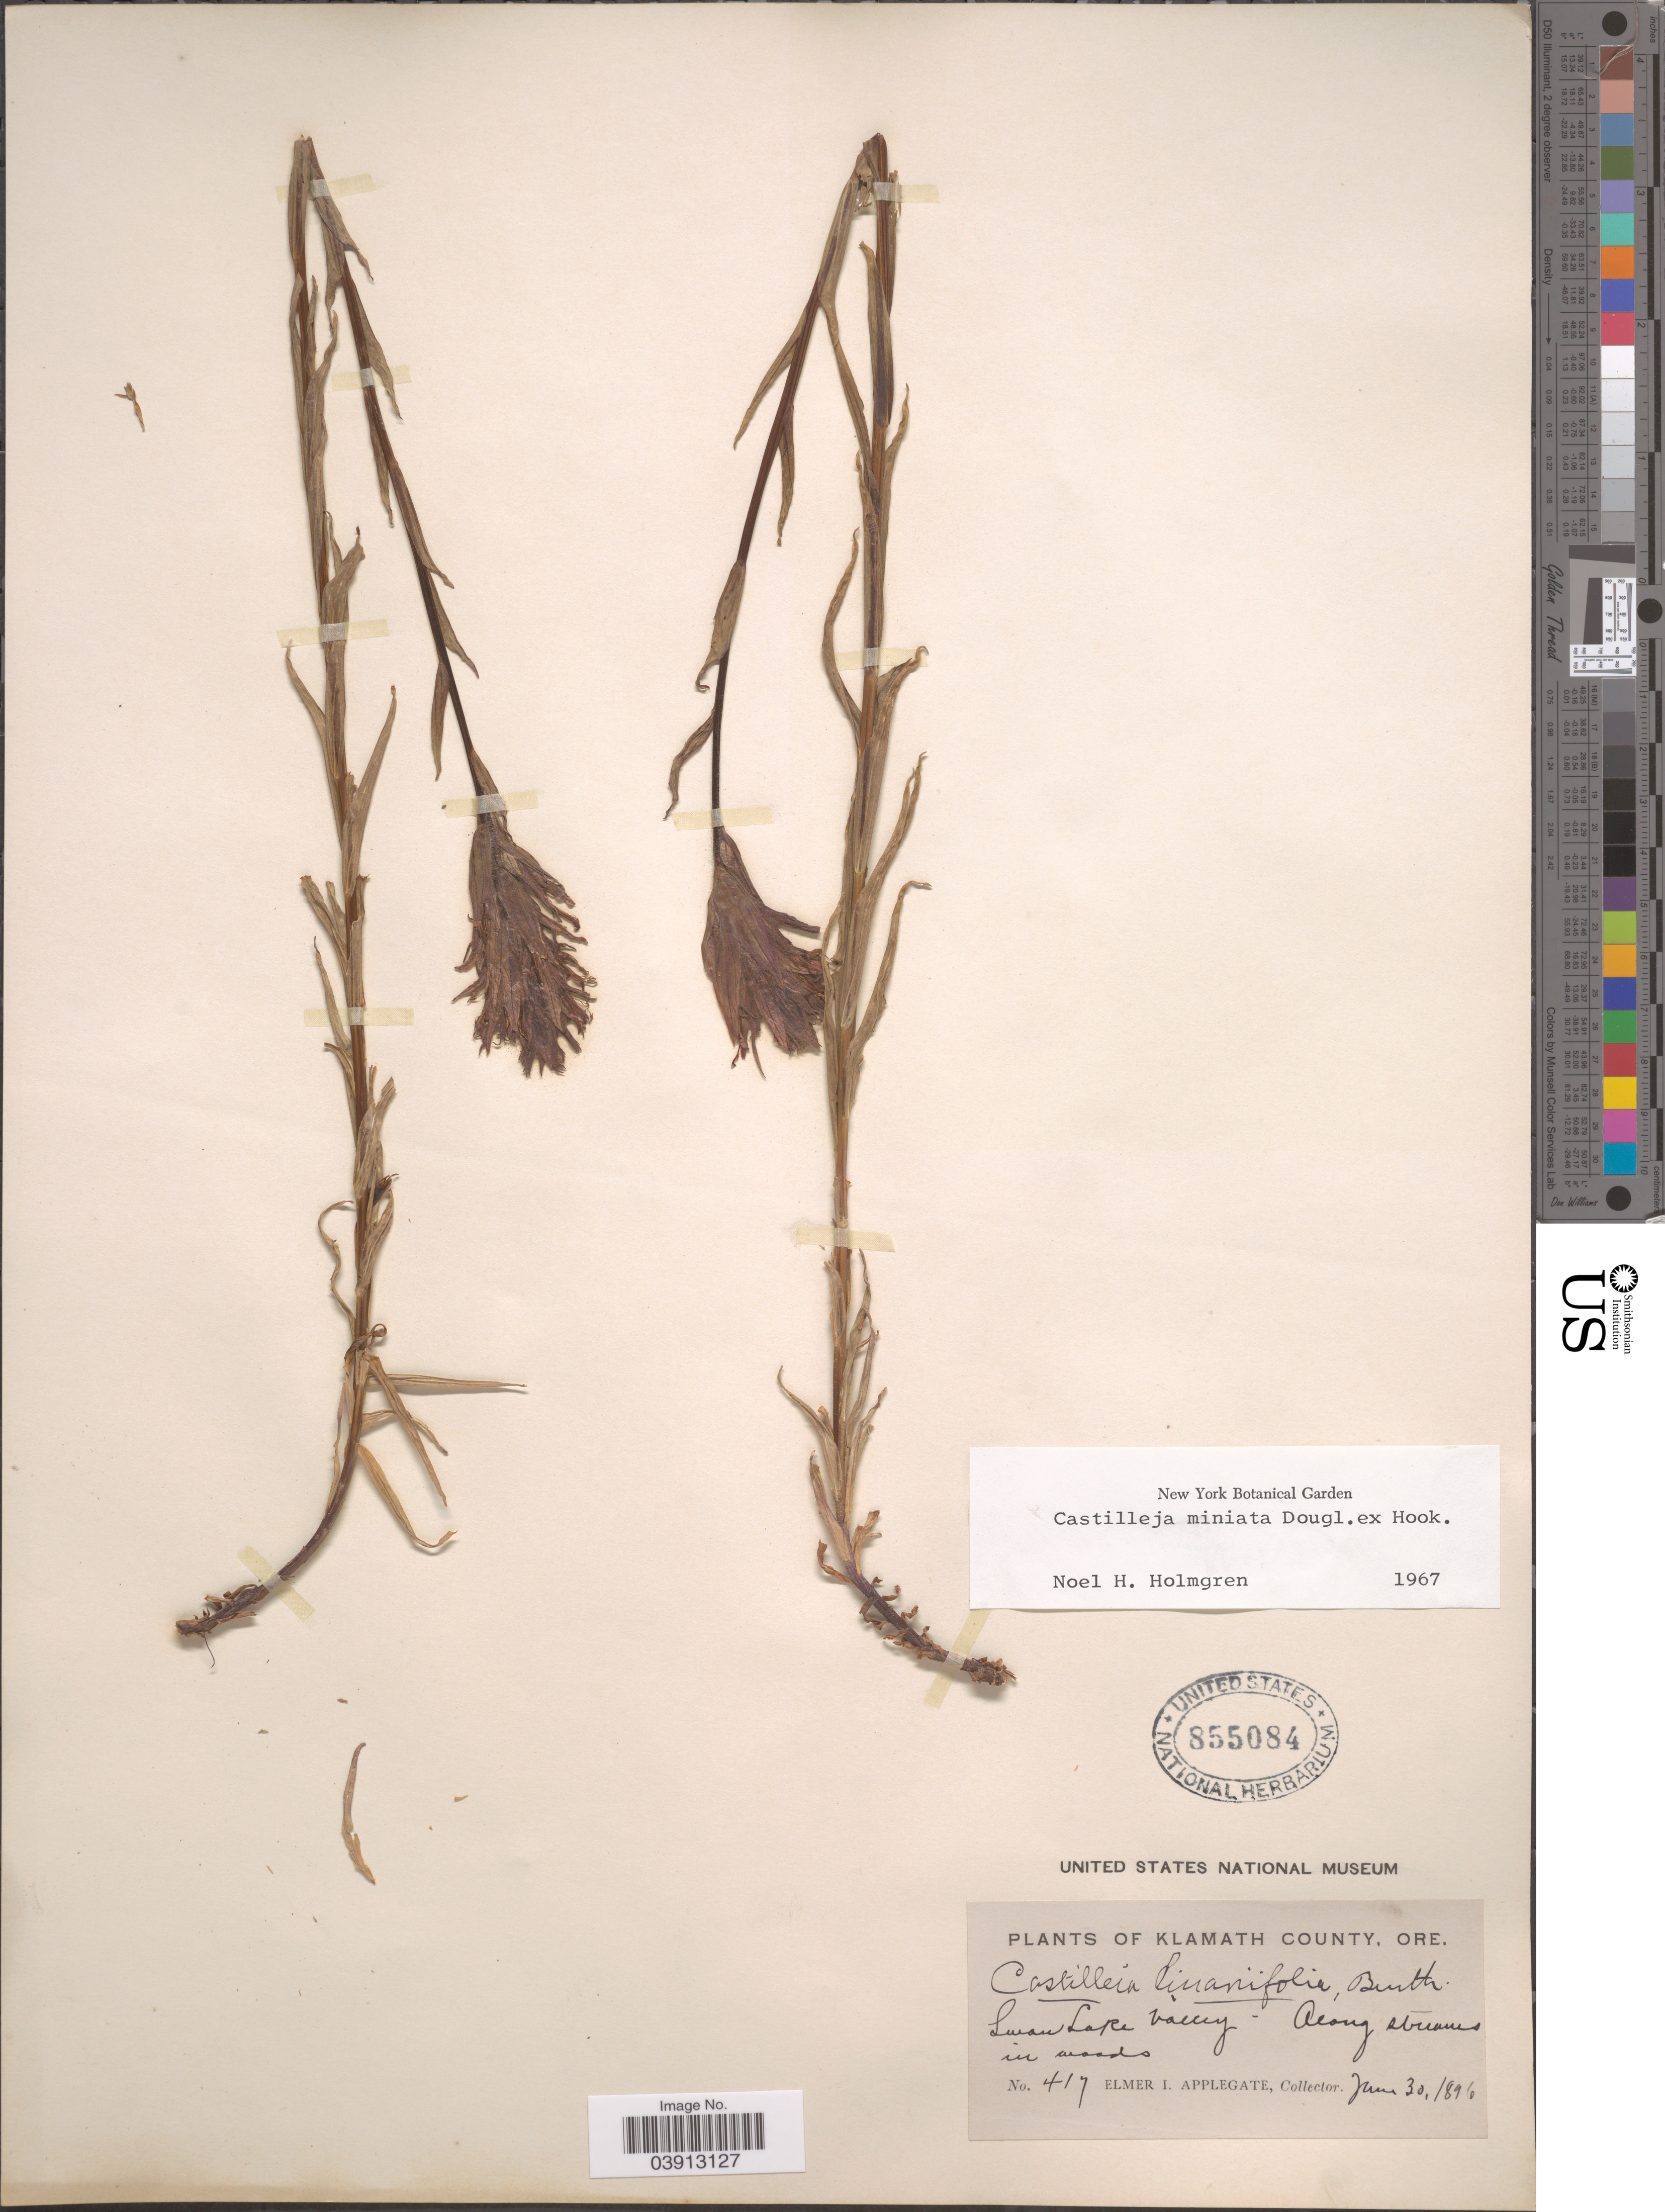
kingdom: Plantae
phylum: Tracheophyta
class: Magnoliopsida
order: Lamiales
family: Orobanchaceae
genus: Castilleja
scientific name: Castilleja miniata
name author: Douglas ex Hook.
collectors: E. I. Applegate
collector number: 417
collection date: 1896-06-30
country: United States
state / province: Oregon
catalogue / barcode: US 855084